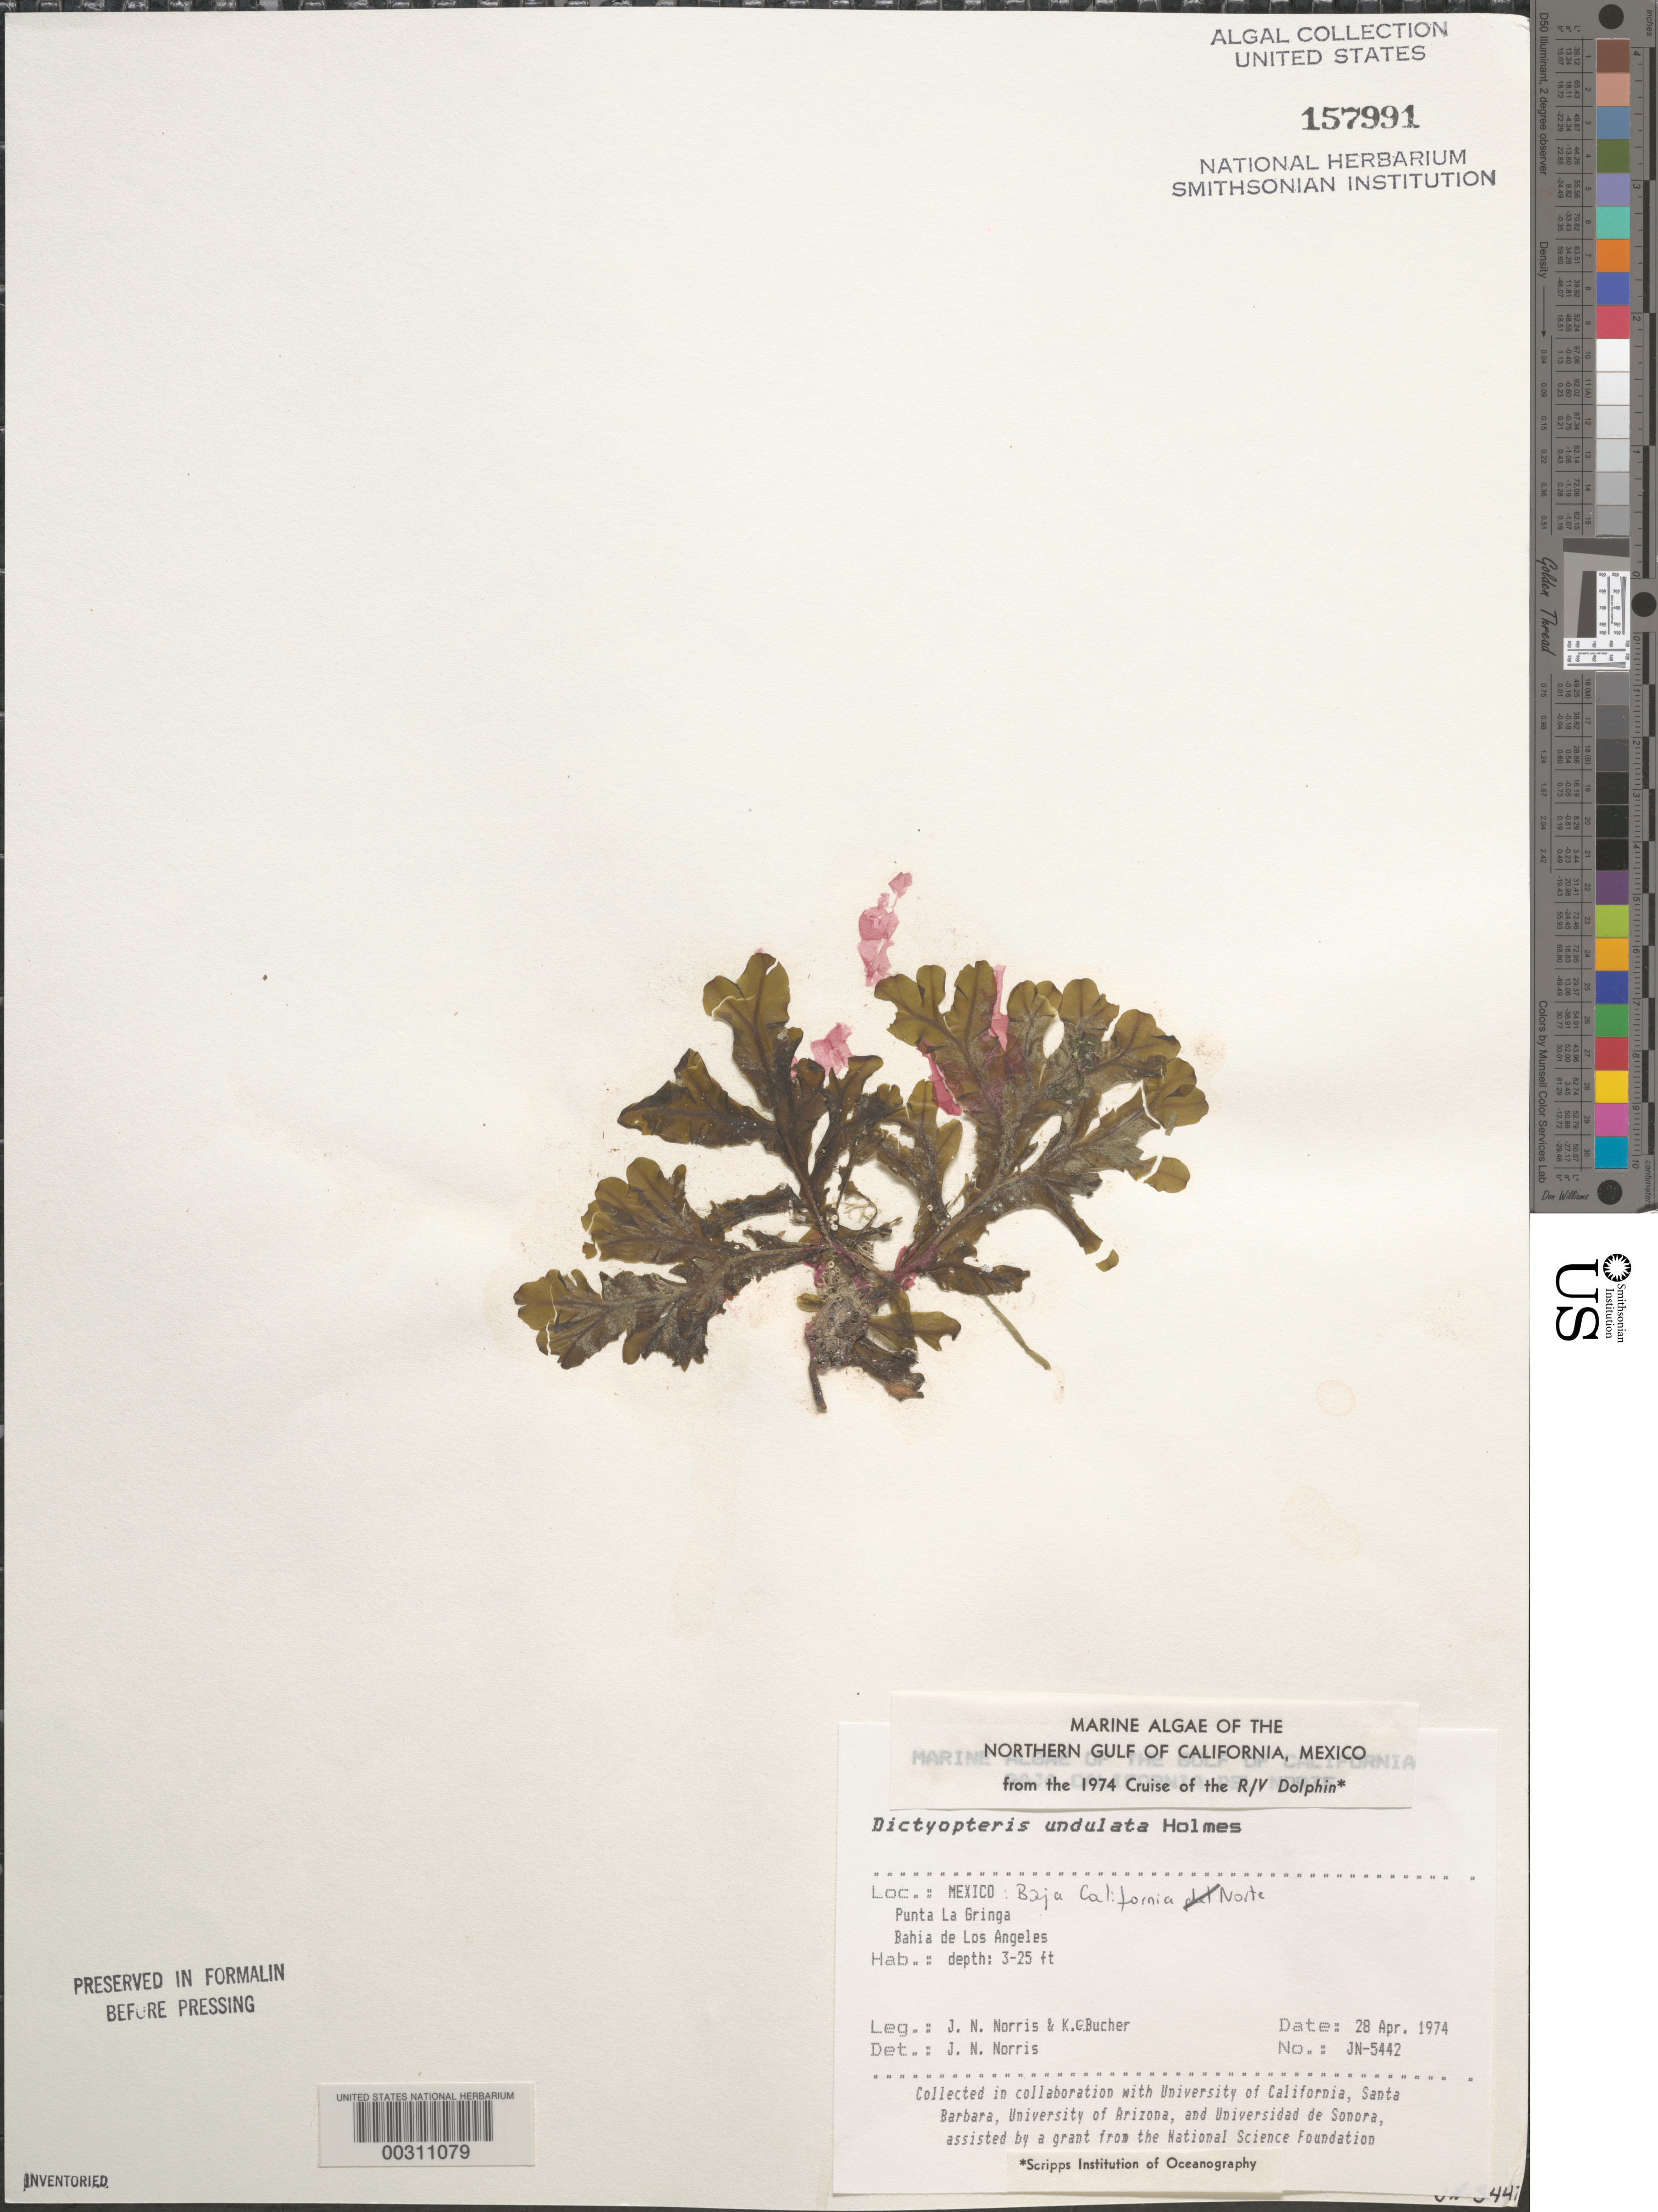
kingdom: Chromista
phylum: Ochrophyta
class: Phaeophyceae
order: Dictyotales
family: Dictyotaceae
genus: Dictyopteris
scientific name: Dictyopteris undulata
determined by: Norris, James N.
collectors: J. N. Norris & K. E. Bucher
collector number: JN-5442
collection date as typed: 28 Apr 1974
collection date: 1974-04-28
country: Mexico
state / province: Baja California Norte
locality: Punta La Gringa, Bahia de los Angeles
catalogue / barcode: US 157991